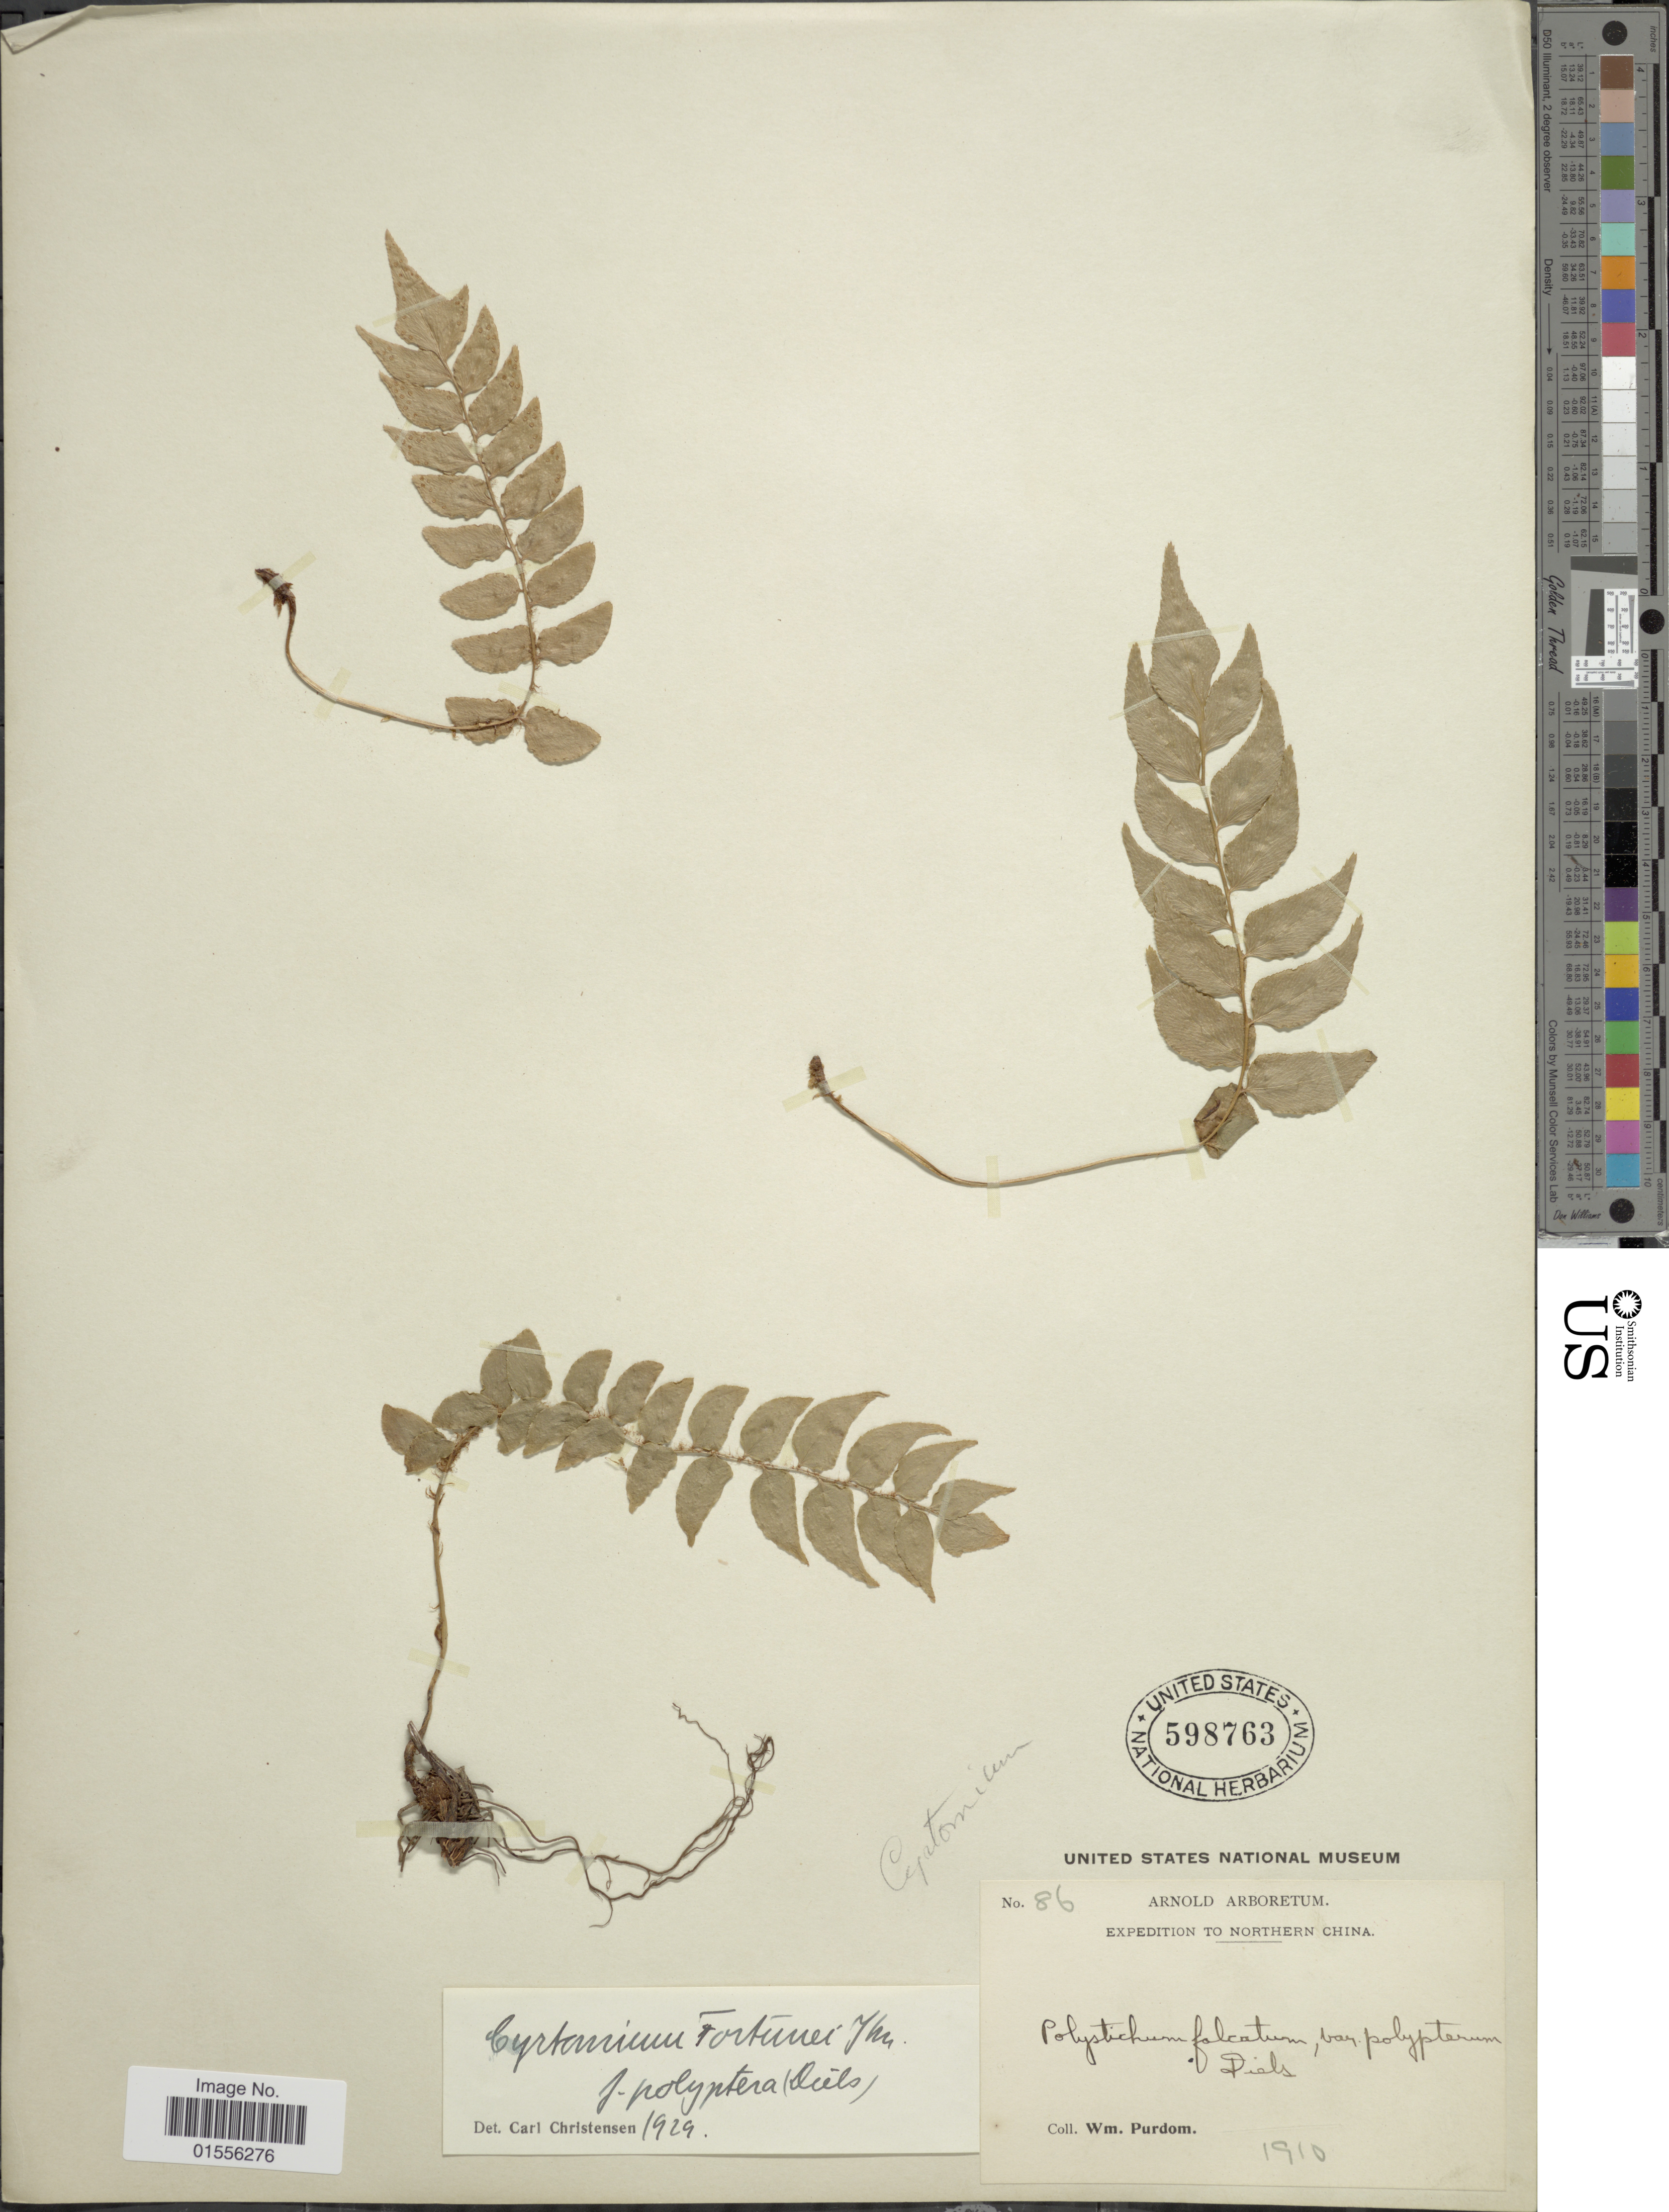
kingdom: Plantae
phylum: Tracheophyta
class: Polypodiopsida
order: Polypodiales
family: Dryopteridaceae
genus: Cyrtomium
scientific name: Cyrtomium fortunei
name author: J. Sm.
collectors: W. Purdom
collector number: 86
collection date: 1910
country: China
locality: Northern China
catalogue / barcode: US 598763